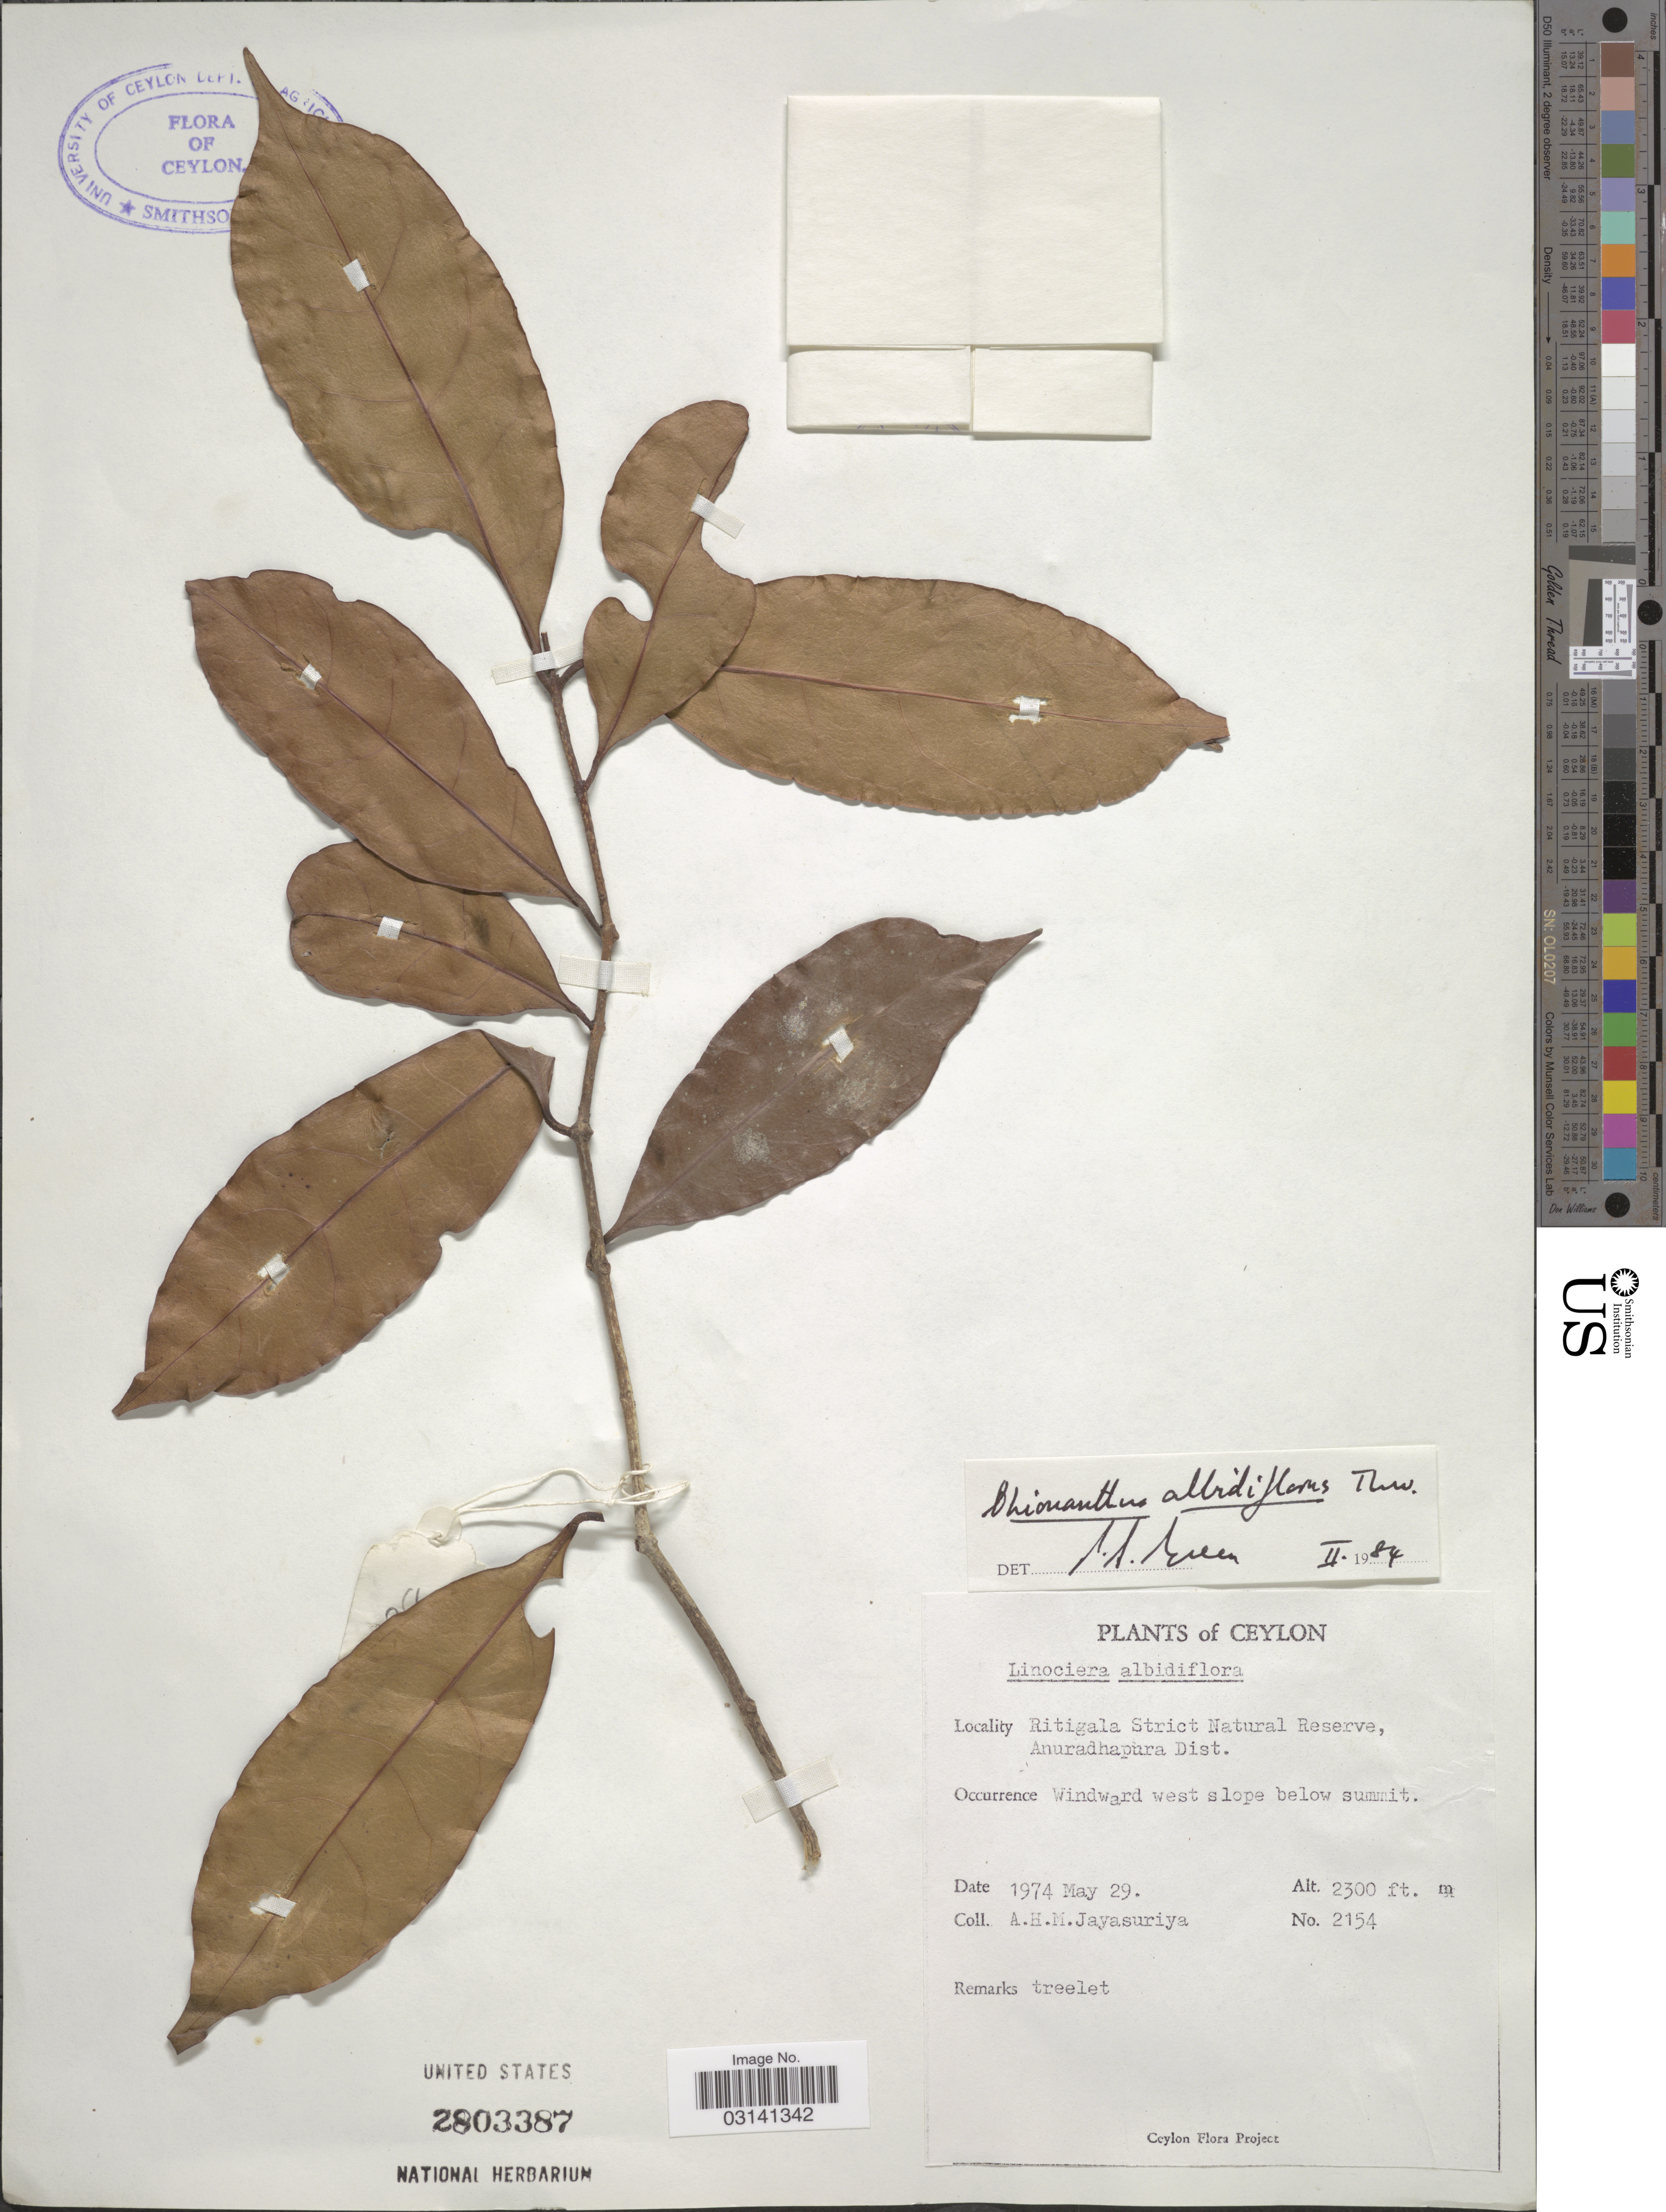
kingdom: Plantae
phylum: Tracheophyta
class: Magnoliopsida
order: Lamiales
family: Oleaceae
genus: Chionanthus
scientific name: Chionanthus albidiflorus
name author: Thwaites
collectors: A. H. Jayasuriya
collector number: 2154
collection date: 1974-05-29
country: Sri Lanka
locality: Ceylon, Ritigala Strict Natural Reserve, Anuradhapura Dist., Windward west slope below summit.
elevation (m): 701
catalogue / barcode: US 2803387